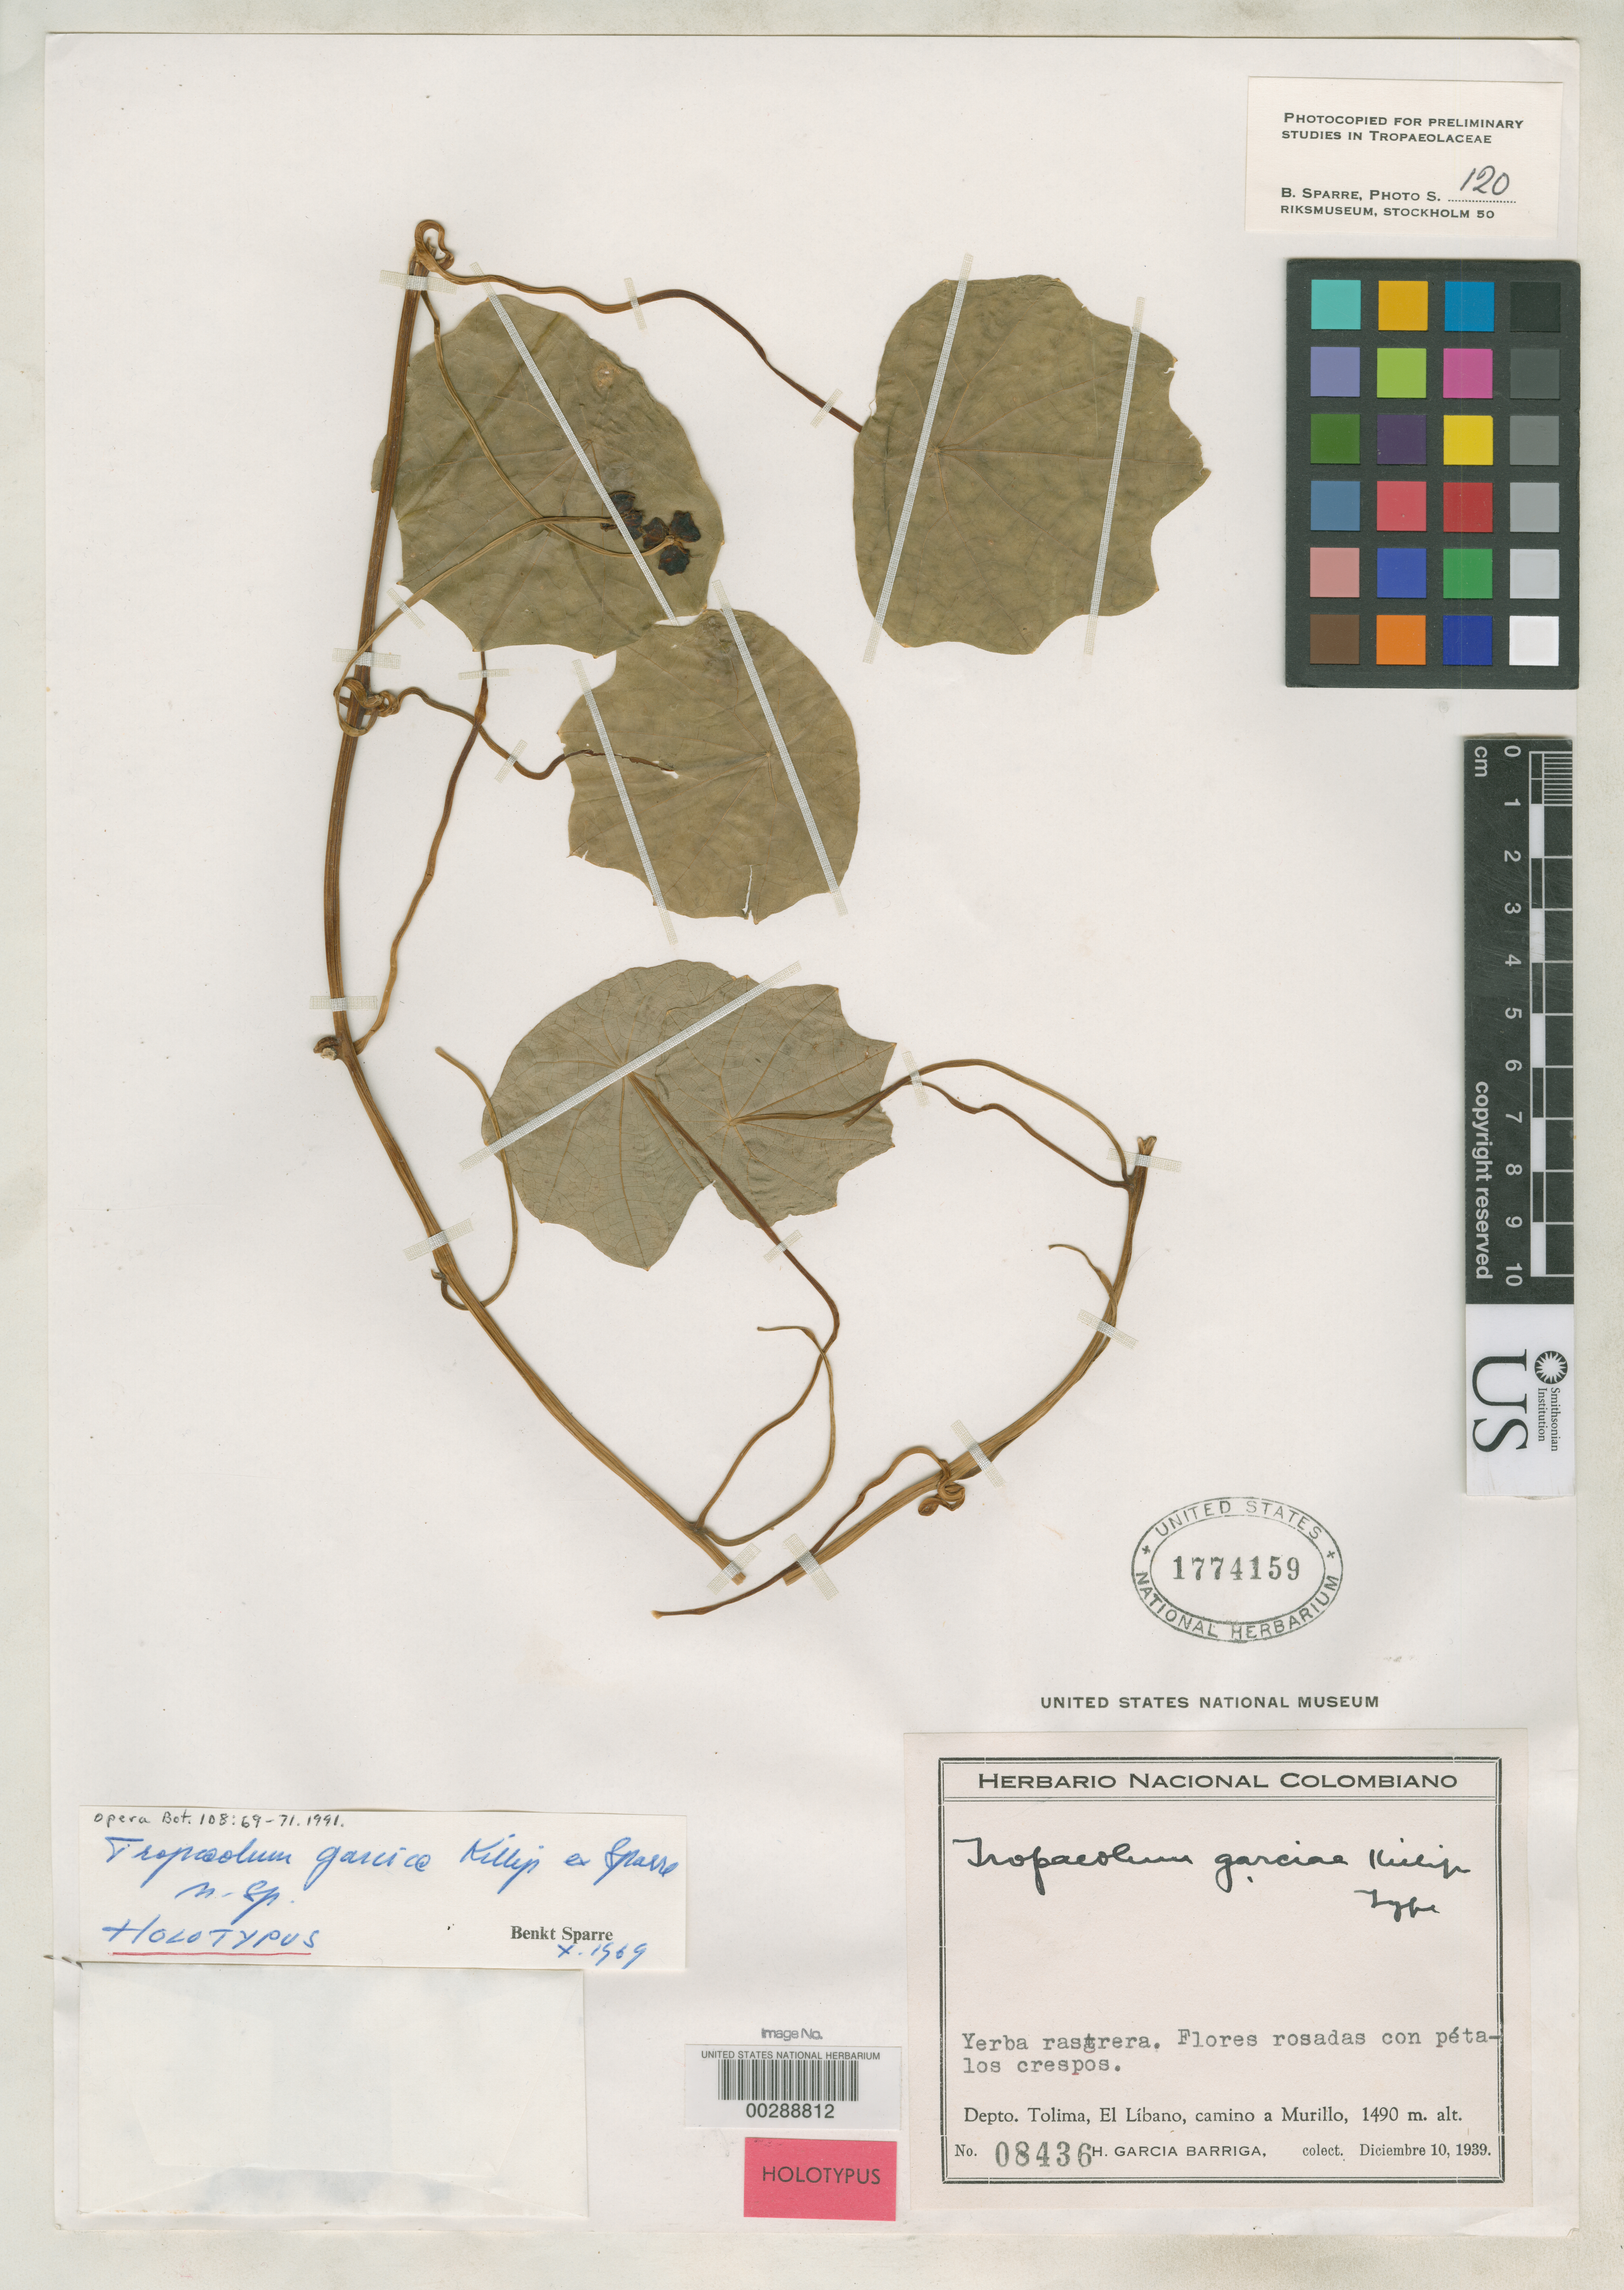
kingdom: Plantae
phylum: Tracheophyta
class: Magnoliopsida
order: Brassicales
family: Tropaeolaceae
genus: Tropaeolum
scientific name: Tropaeolum garciae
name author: Sparre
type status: Holotype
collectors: H. García Barriga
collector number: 8436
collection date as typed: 10 Dec 1939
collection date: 1939-12-10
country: Colombia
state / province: Tolima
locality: El Libano, road to Murillo.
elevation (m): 1000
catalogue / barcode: US 1774159